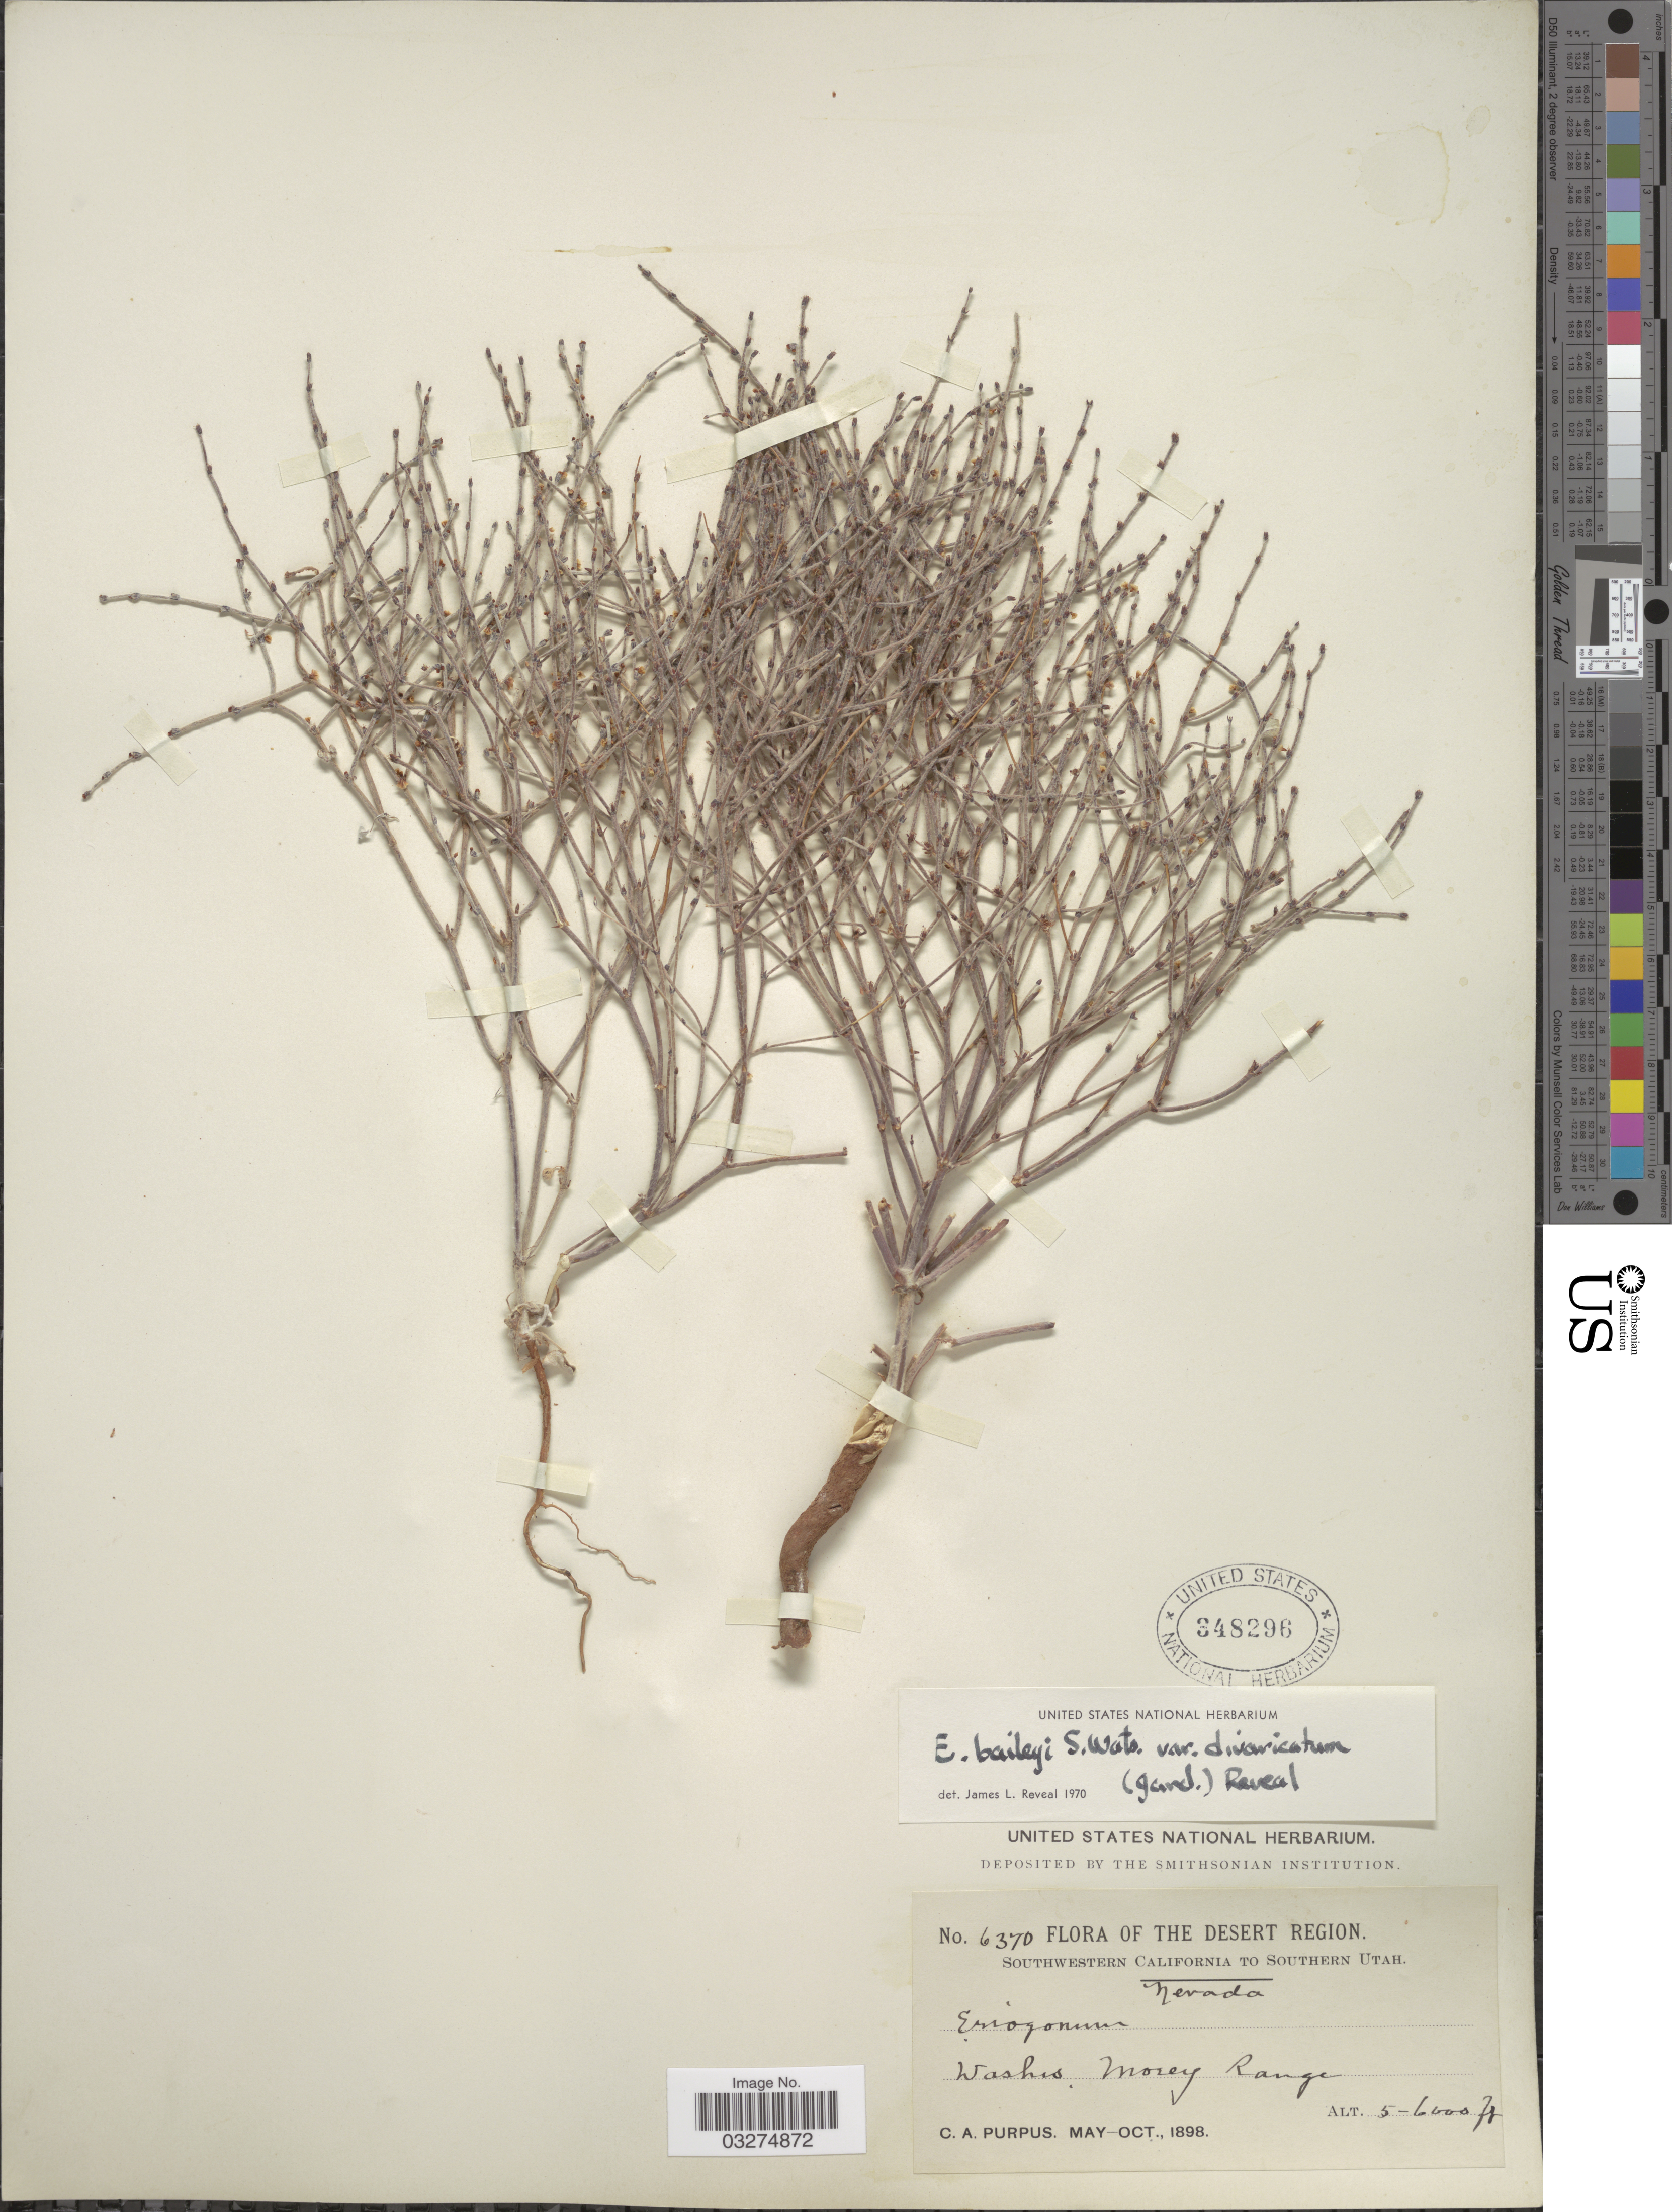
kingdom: Plantae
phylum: Tracheophyta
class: Magnoliopsida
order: Caryophyllales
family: Polygonaceae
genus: Eriogonum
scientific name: Eriogonum baileyi var. divaricatum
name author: (Gand.) Reveal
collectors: C. A. Purpus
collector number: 6370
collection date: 1898-05/1898-10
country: United States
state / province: Nevada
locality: The Desert Region. Washes, Morey Range.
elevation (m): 1524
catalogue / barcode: US 348296